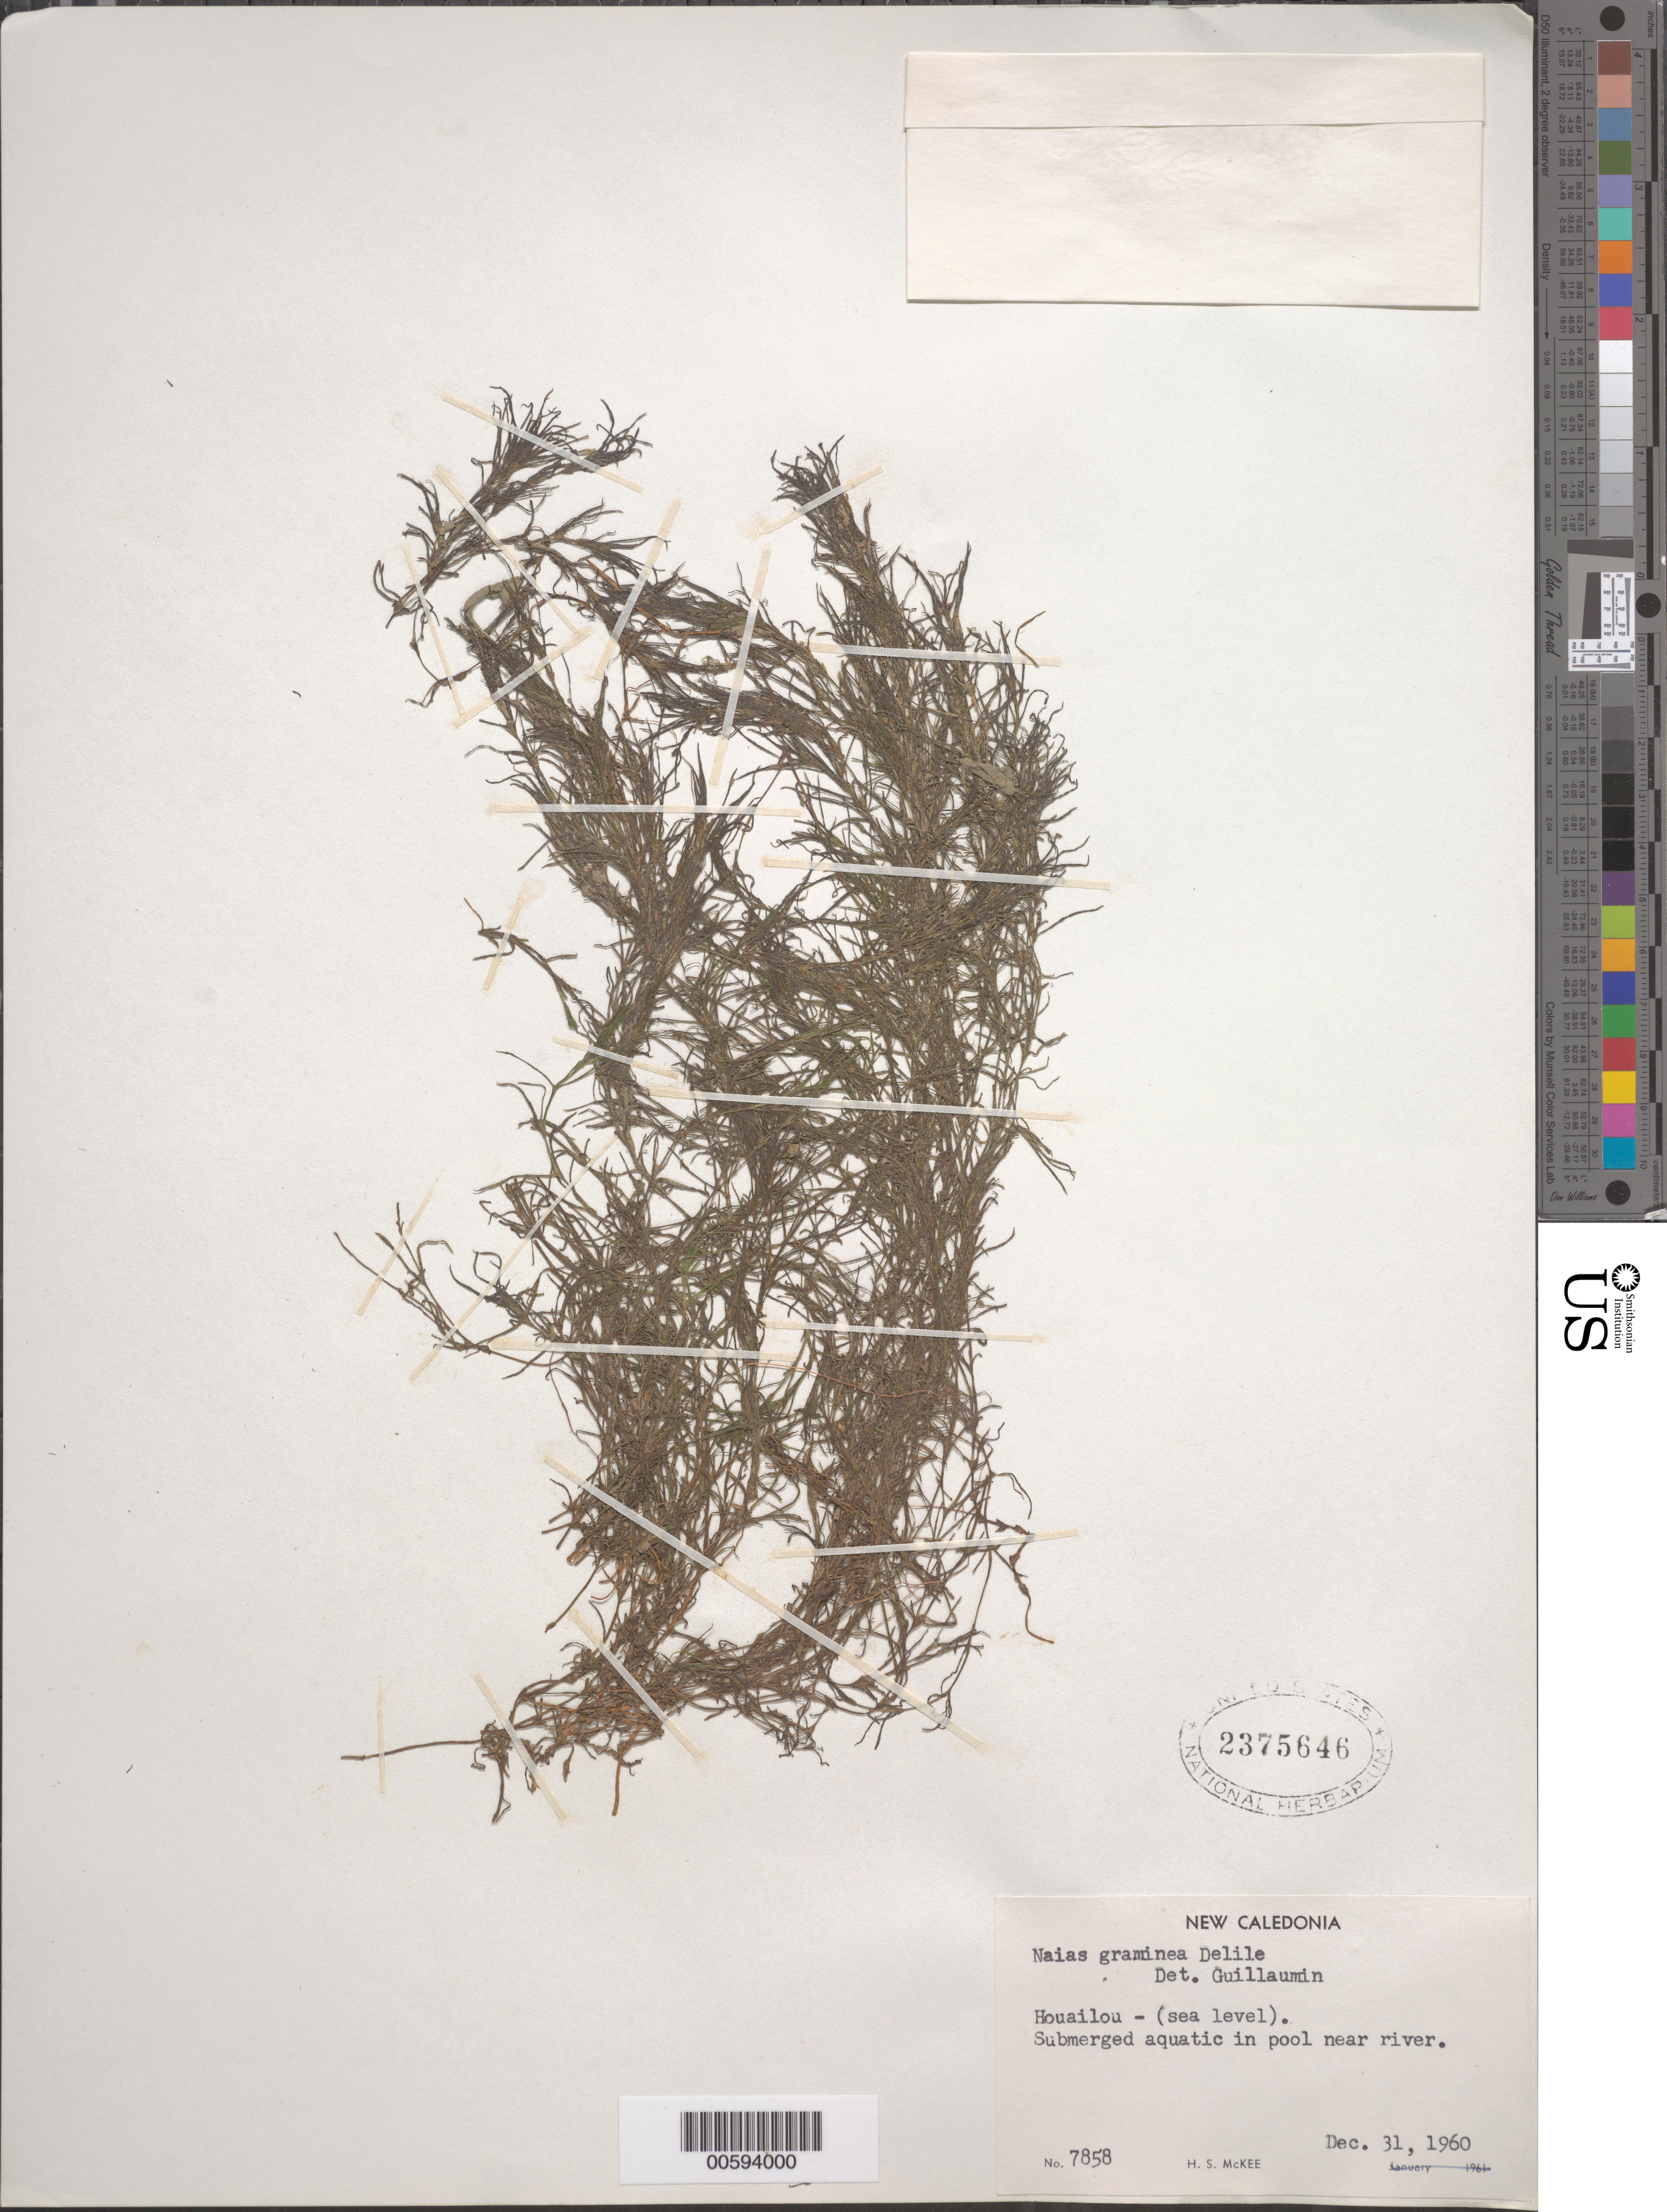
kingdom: Plantae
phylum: Tracheophyta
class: Liliopsida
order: Alismatales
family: Hydrocharitaceae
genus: Najas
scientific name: Najas graminea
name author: Delile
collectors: H. S. MacKee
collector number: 7858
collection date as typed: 31 Dec 1960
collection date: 1960-12-31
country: New Caledonia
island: New Caledonia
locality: Houailou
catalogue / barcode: US 2375646